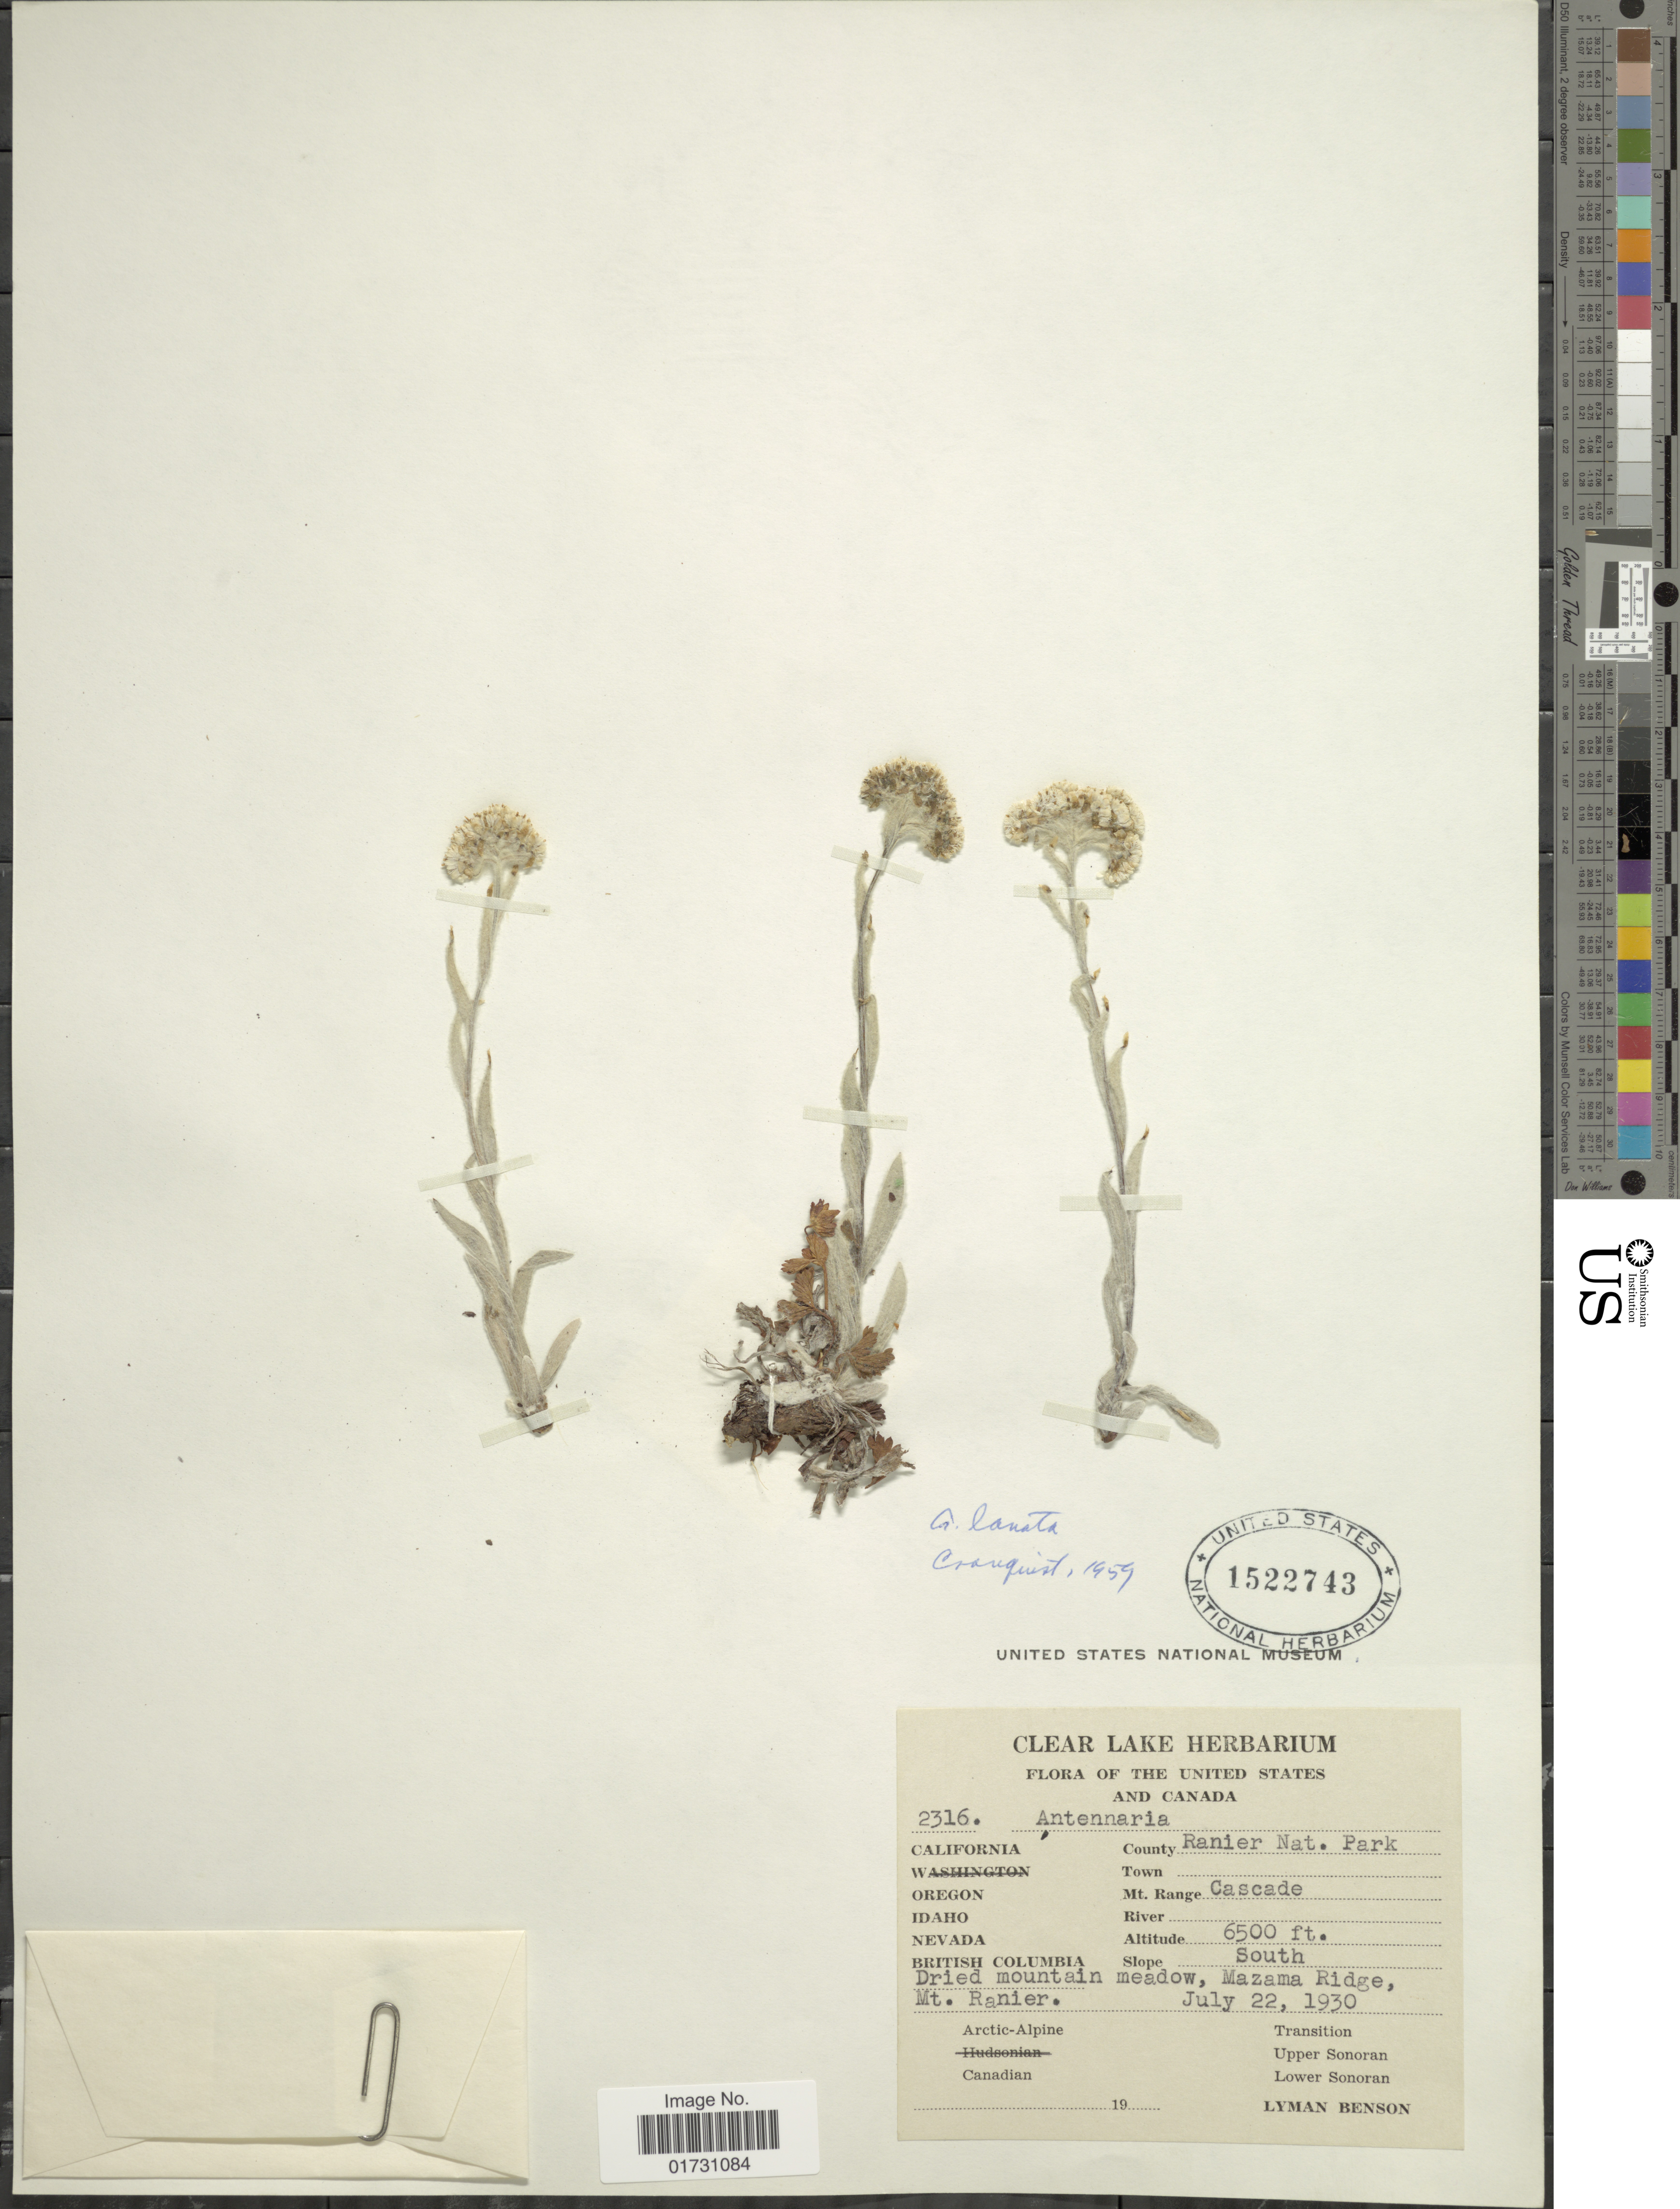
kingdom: Plantae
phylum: Tracheophyta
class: Magnoliopsida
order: Asterales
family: Asteraceae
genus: Antennaria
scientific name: Antennaria lanata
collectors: L. D. Benson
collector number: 2316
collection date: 1930-07-22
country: United States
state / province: Washington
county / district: Lewis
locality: Rainier Nat. Park, Mt. Range Cascade, South, Dried mountain meadow, Mazama Ridge Mt. Rainier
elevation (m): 1981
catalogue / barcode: US 1522743